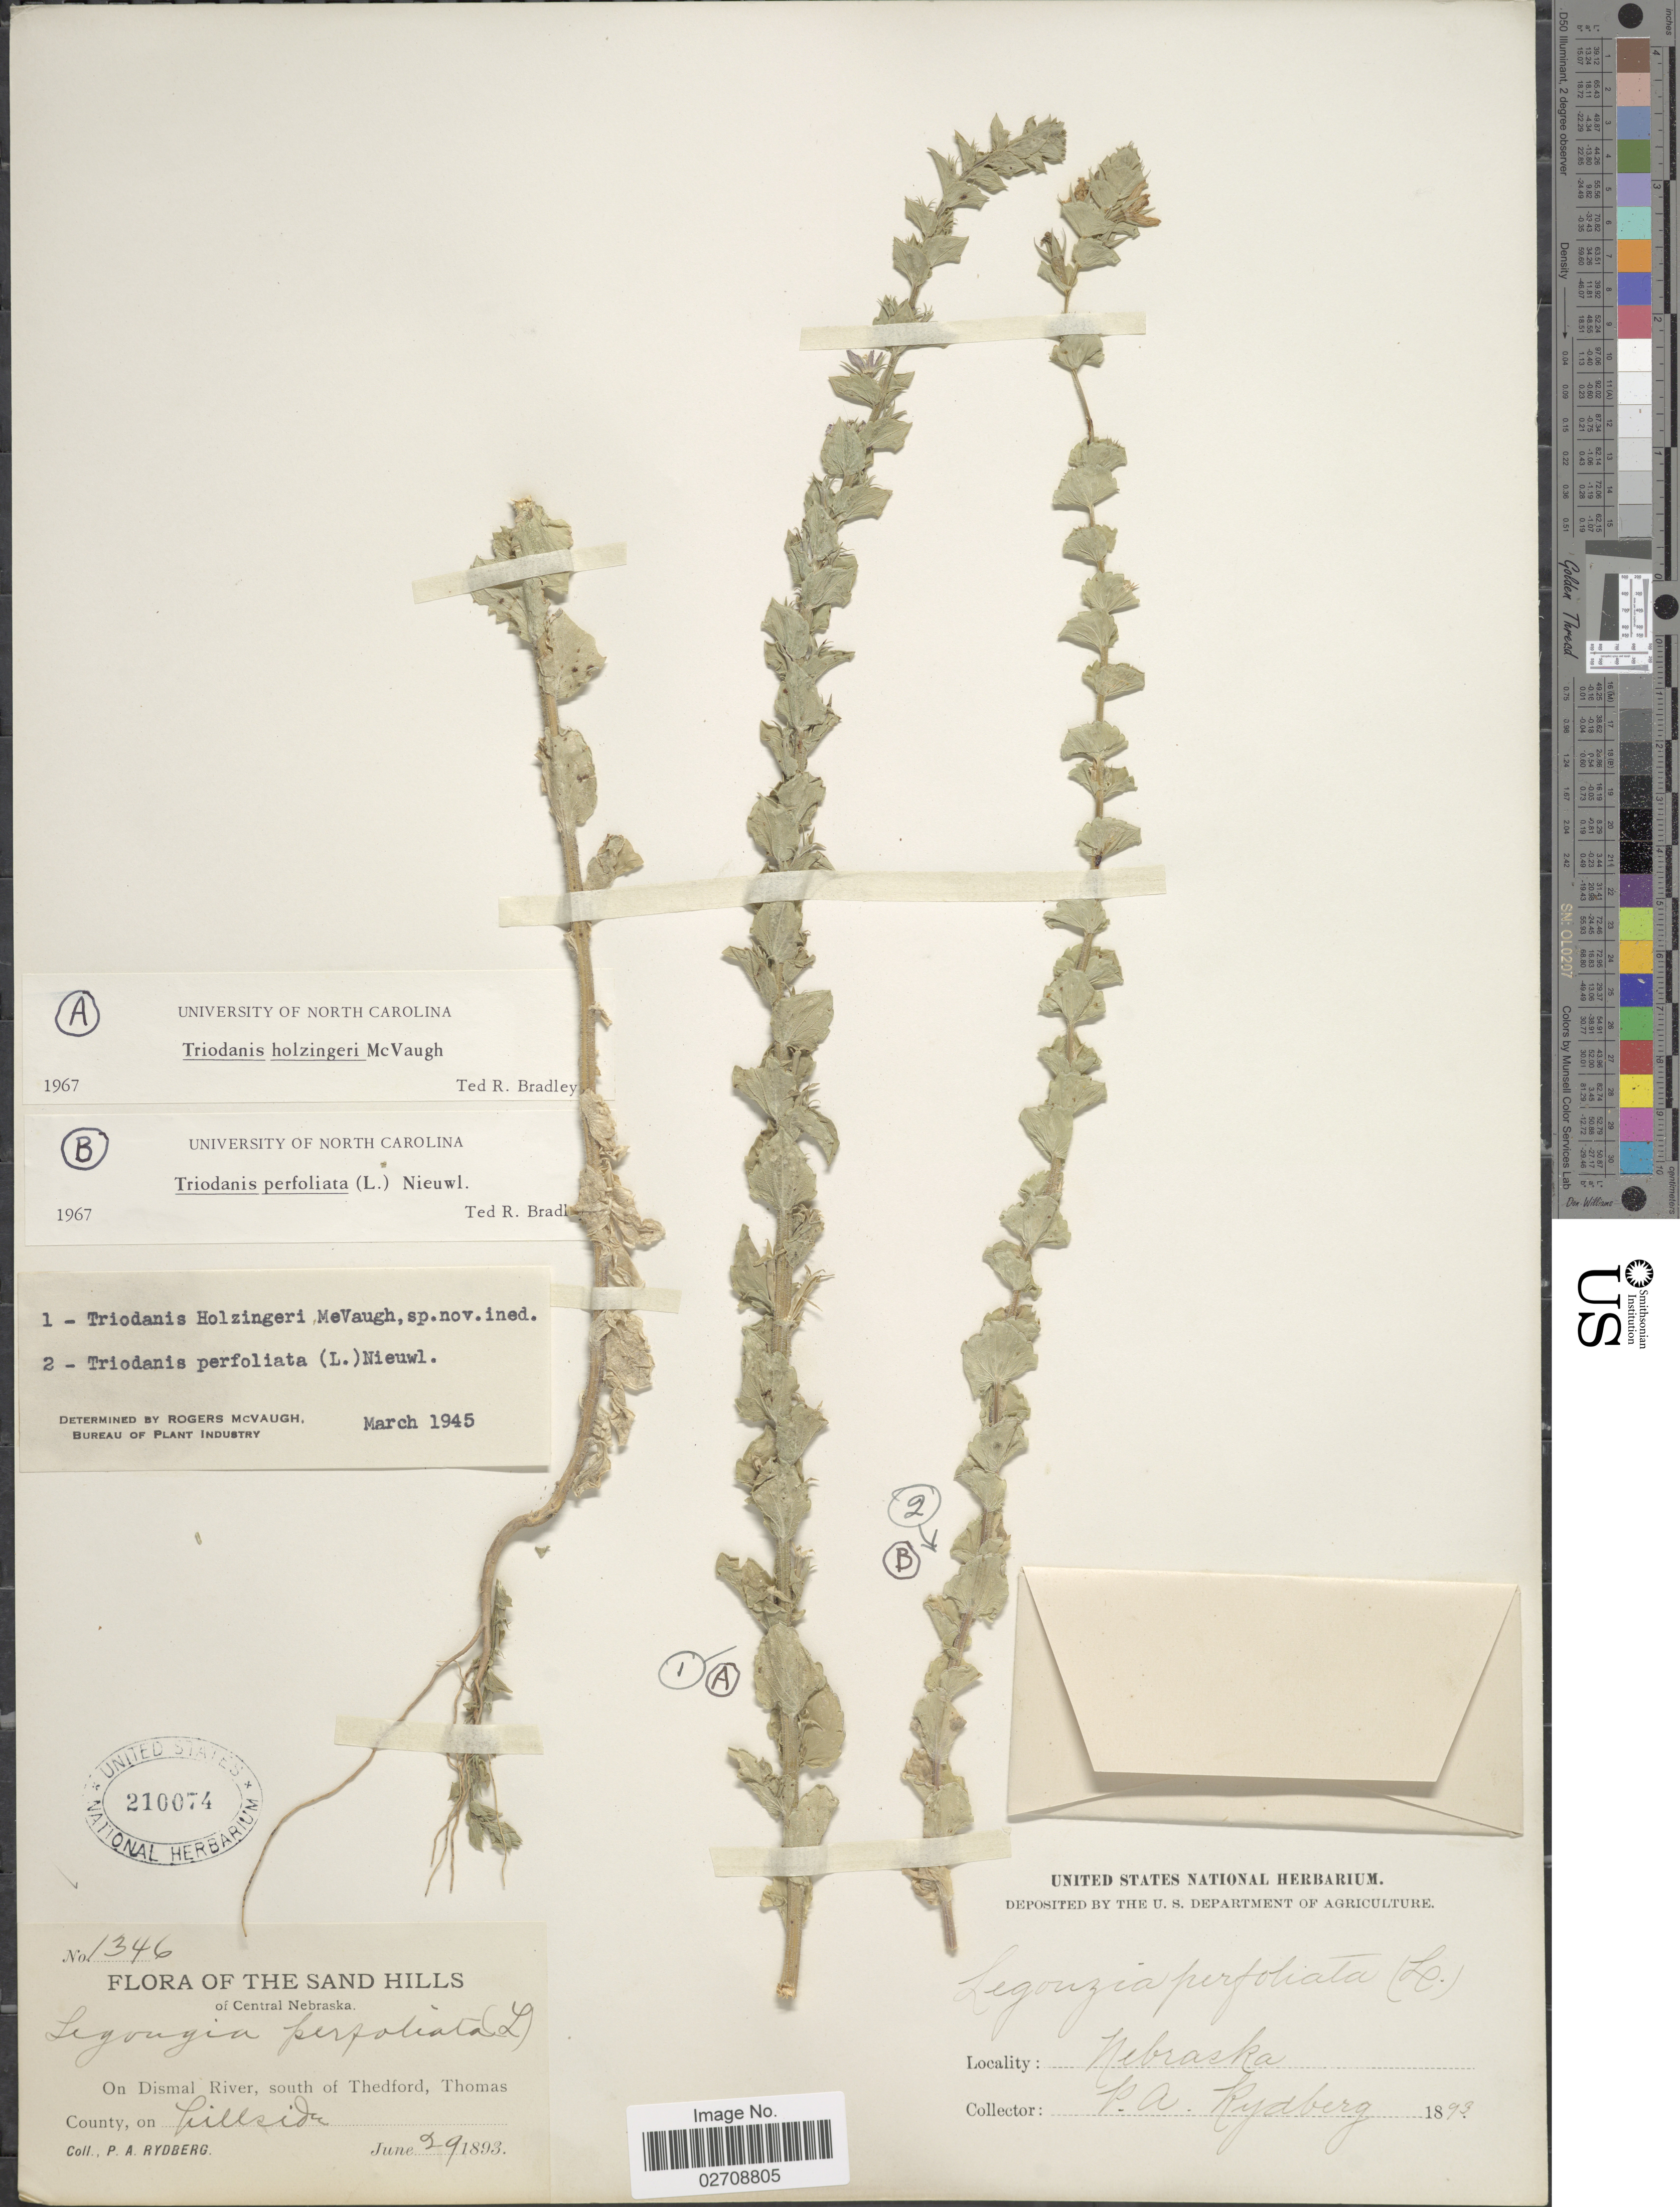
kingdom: Plantae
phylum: Tracheophyta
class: Magnoliopsida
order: Asterales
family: Campanulaceae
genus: Triodanis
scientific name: Triodanis holzingeri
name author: McVaugh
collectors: P. A. Rydberg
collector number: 1346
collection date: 1893-06-29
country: United States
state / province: Nebraska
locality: The Sand Hills of Central Nebraska, On Dismal River, south of Thedford, Thomas County, on hillside.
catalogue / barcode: US 210074